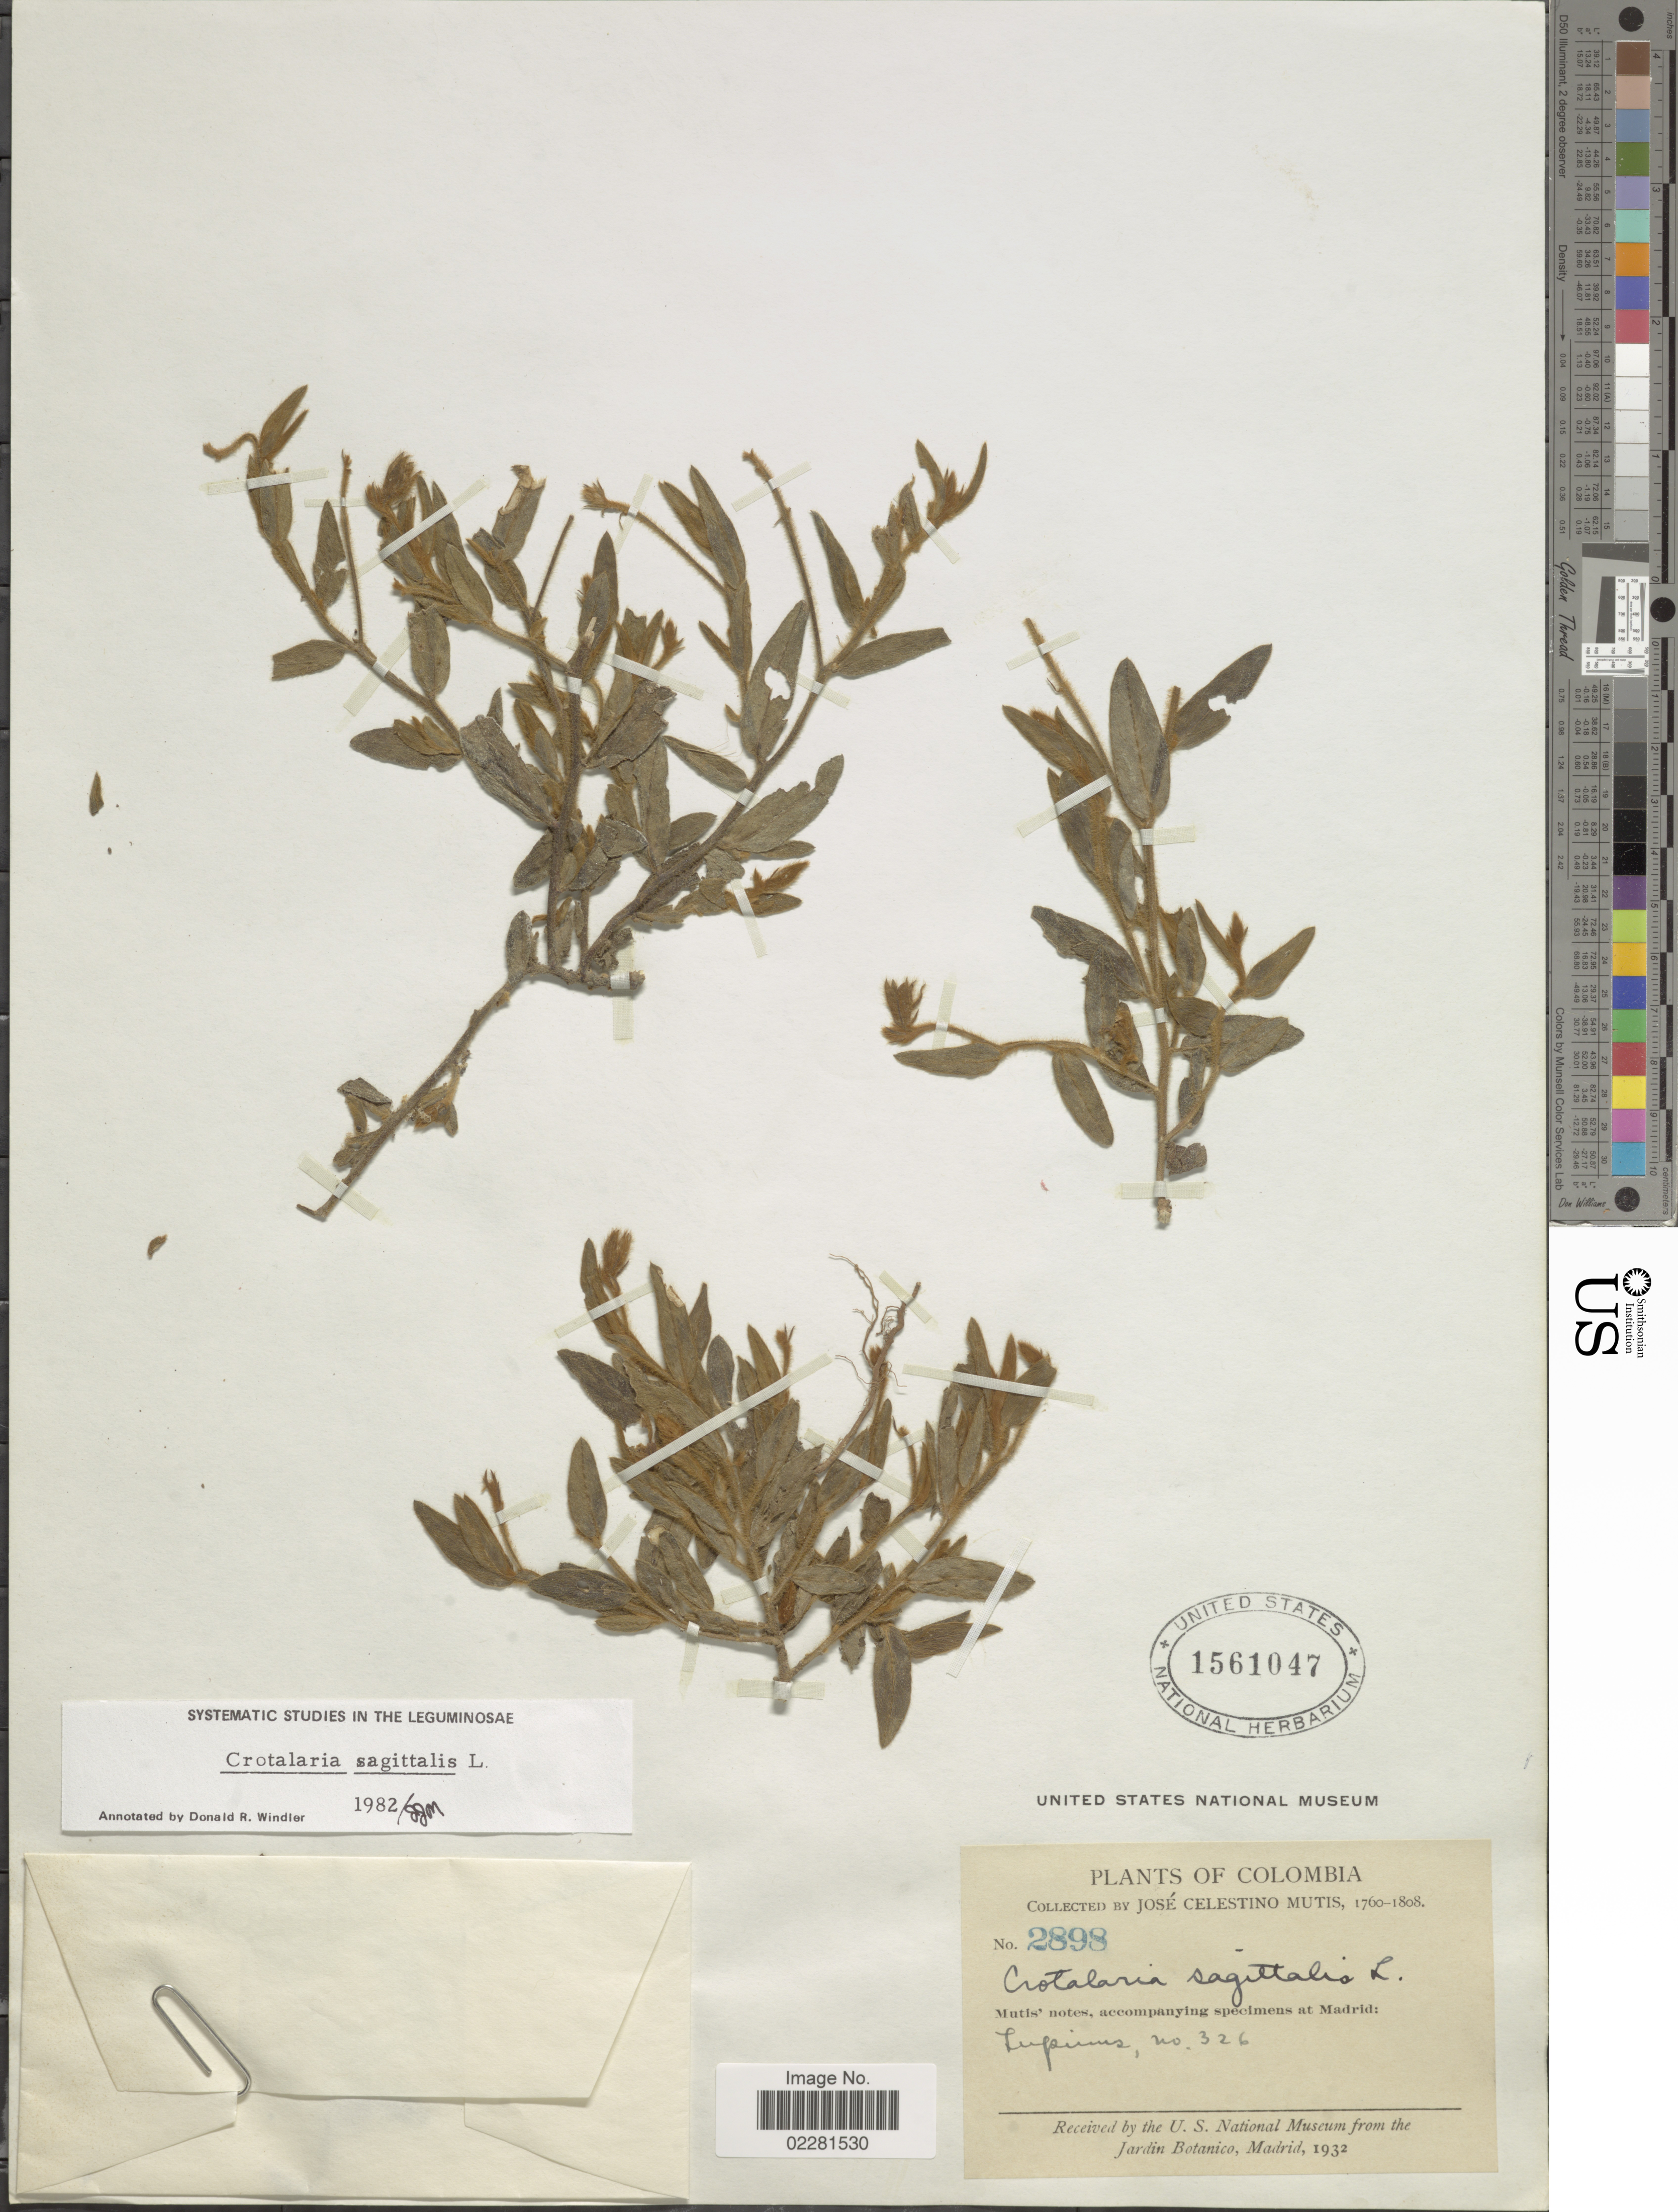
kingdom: Plantae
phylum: Tracheophyta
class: Magnoliopsida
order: Fabales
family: Fabaceae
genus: Crotalaria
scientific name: Crotalaria sagittalis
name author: L.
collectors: J. C. B. Mutis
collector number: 2898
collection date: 1760/1808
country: Colombia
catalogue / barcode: US 1561047